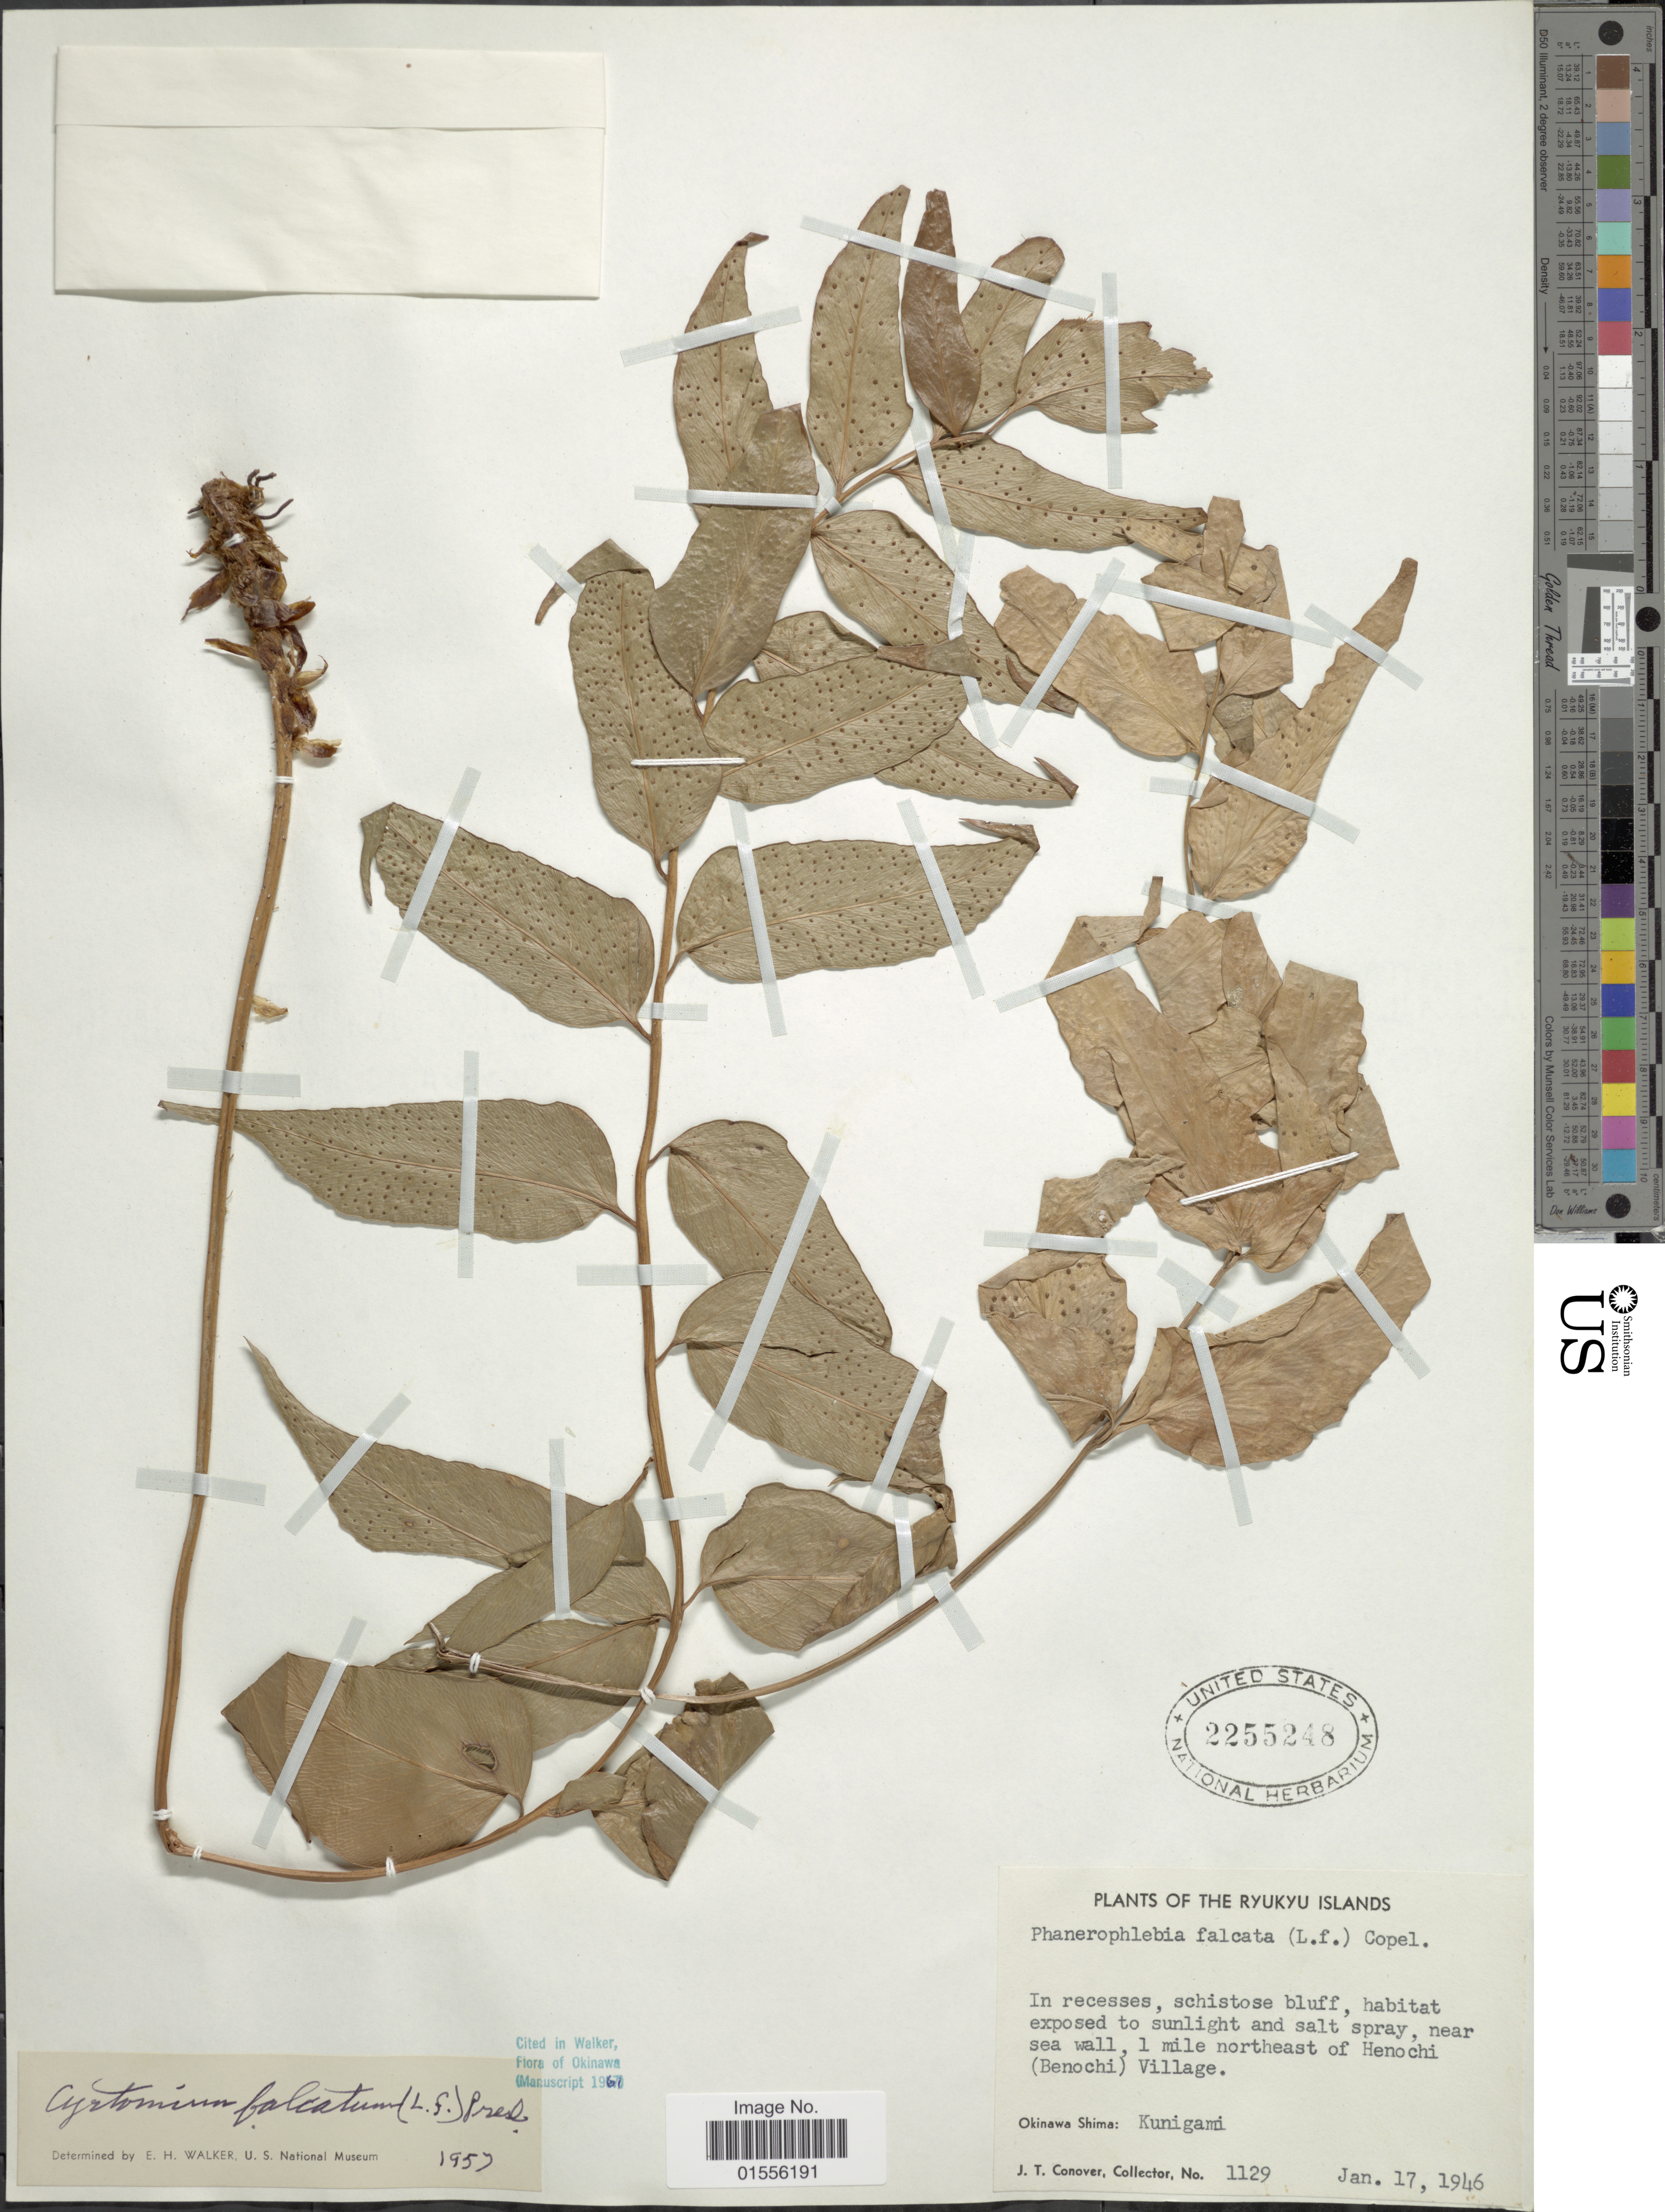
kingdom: Plantae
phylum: Tracheophyta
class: Polypodiopsida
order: Polypodiales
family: Dryopteridaceae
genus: Cyrtomium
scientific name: Cyrtomium falcatum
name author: (L. f.) C. Presl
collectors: J. T. Conover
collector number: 1129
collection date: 1946-01-17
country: Japan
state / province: Okinawa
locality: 1 mile northeast of Henochi (Benochi) Village, Okinawa Shima: Kunigami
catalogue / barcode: US 2255248